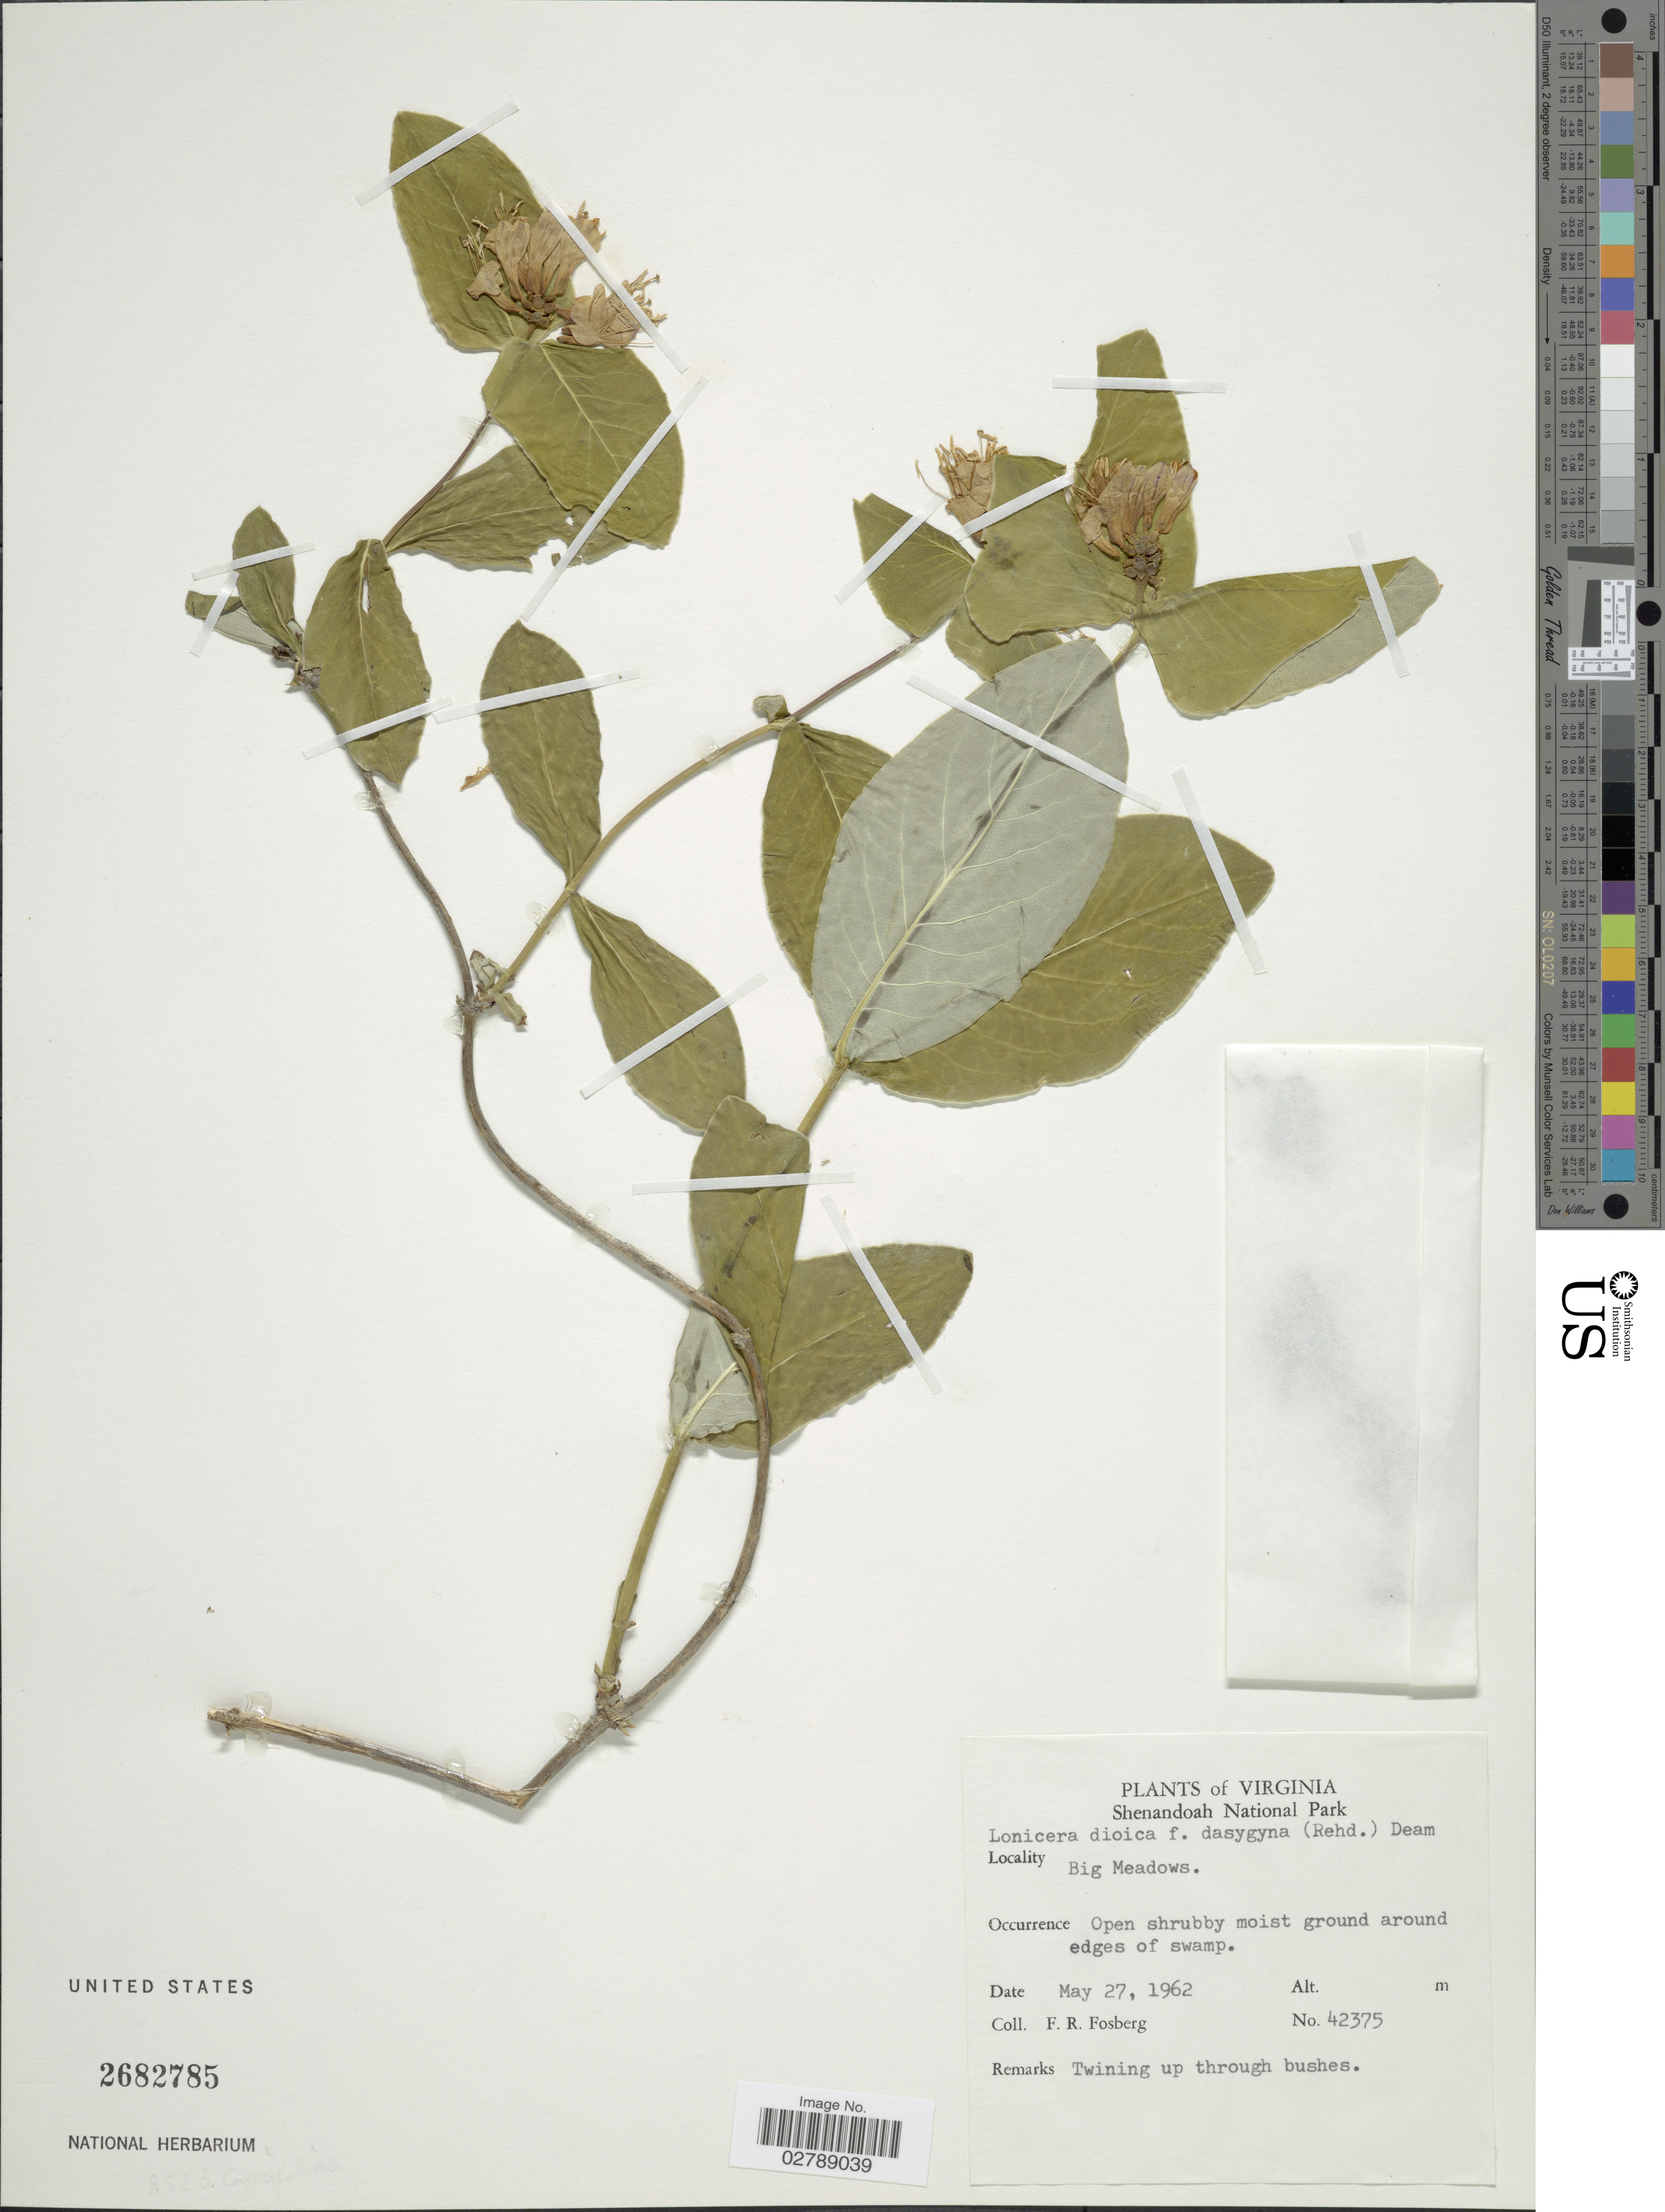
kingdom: Plantae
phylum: Tracheophyta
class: Magnoliopsida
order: Dipsacales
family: Caprifoliaceae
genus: Lonicera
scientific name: Lonicera dioica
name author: L.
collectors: F. R. Fosberg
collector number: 42375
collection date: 1962-05-27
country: United States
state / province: Virginia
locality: Shenandoah National Park. Big Meadows.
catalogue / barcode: US 2682785